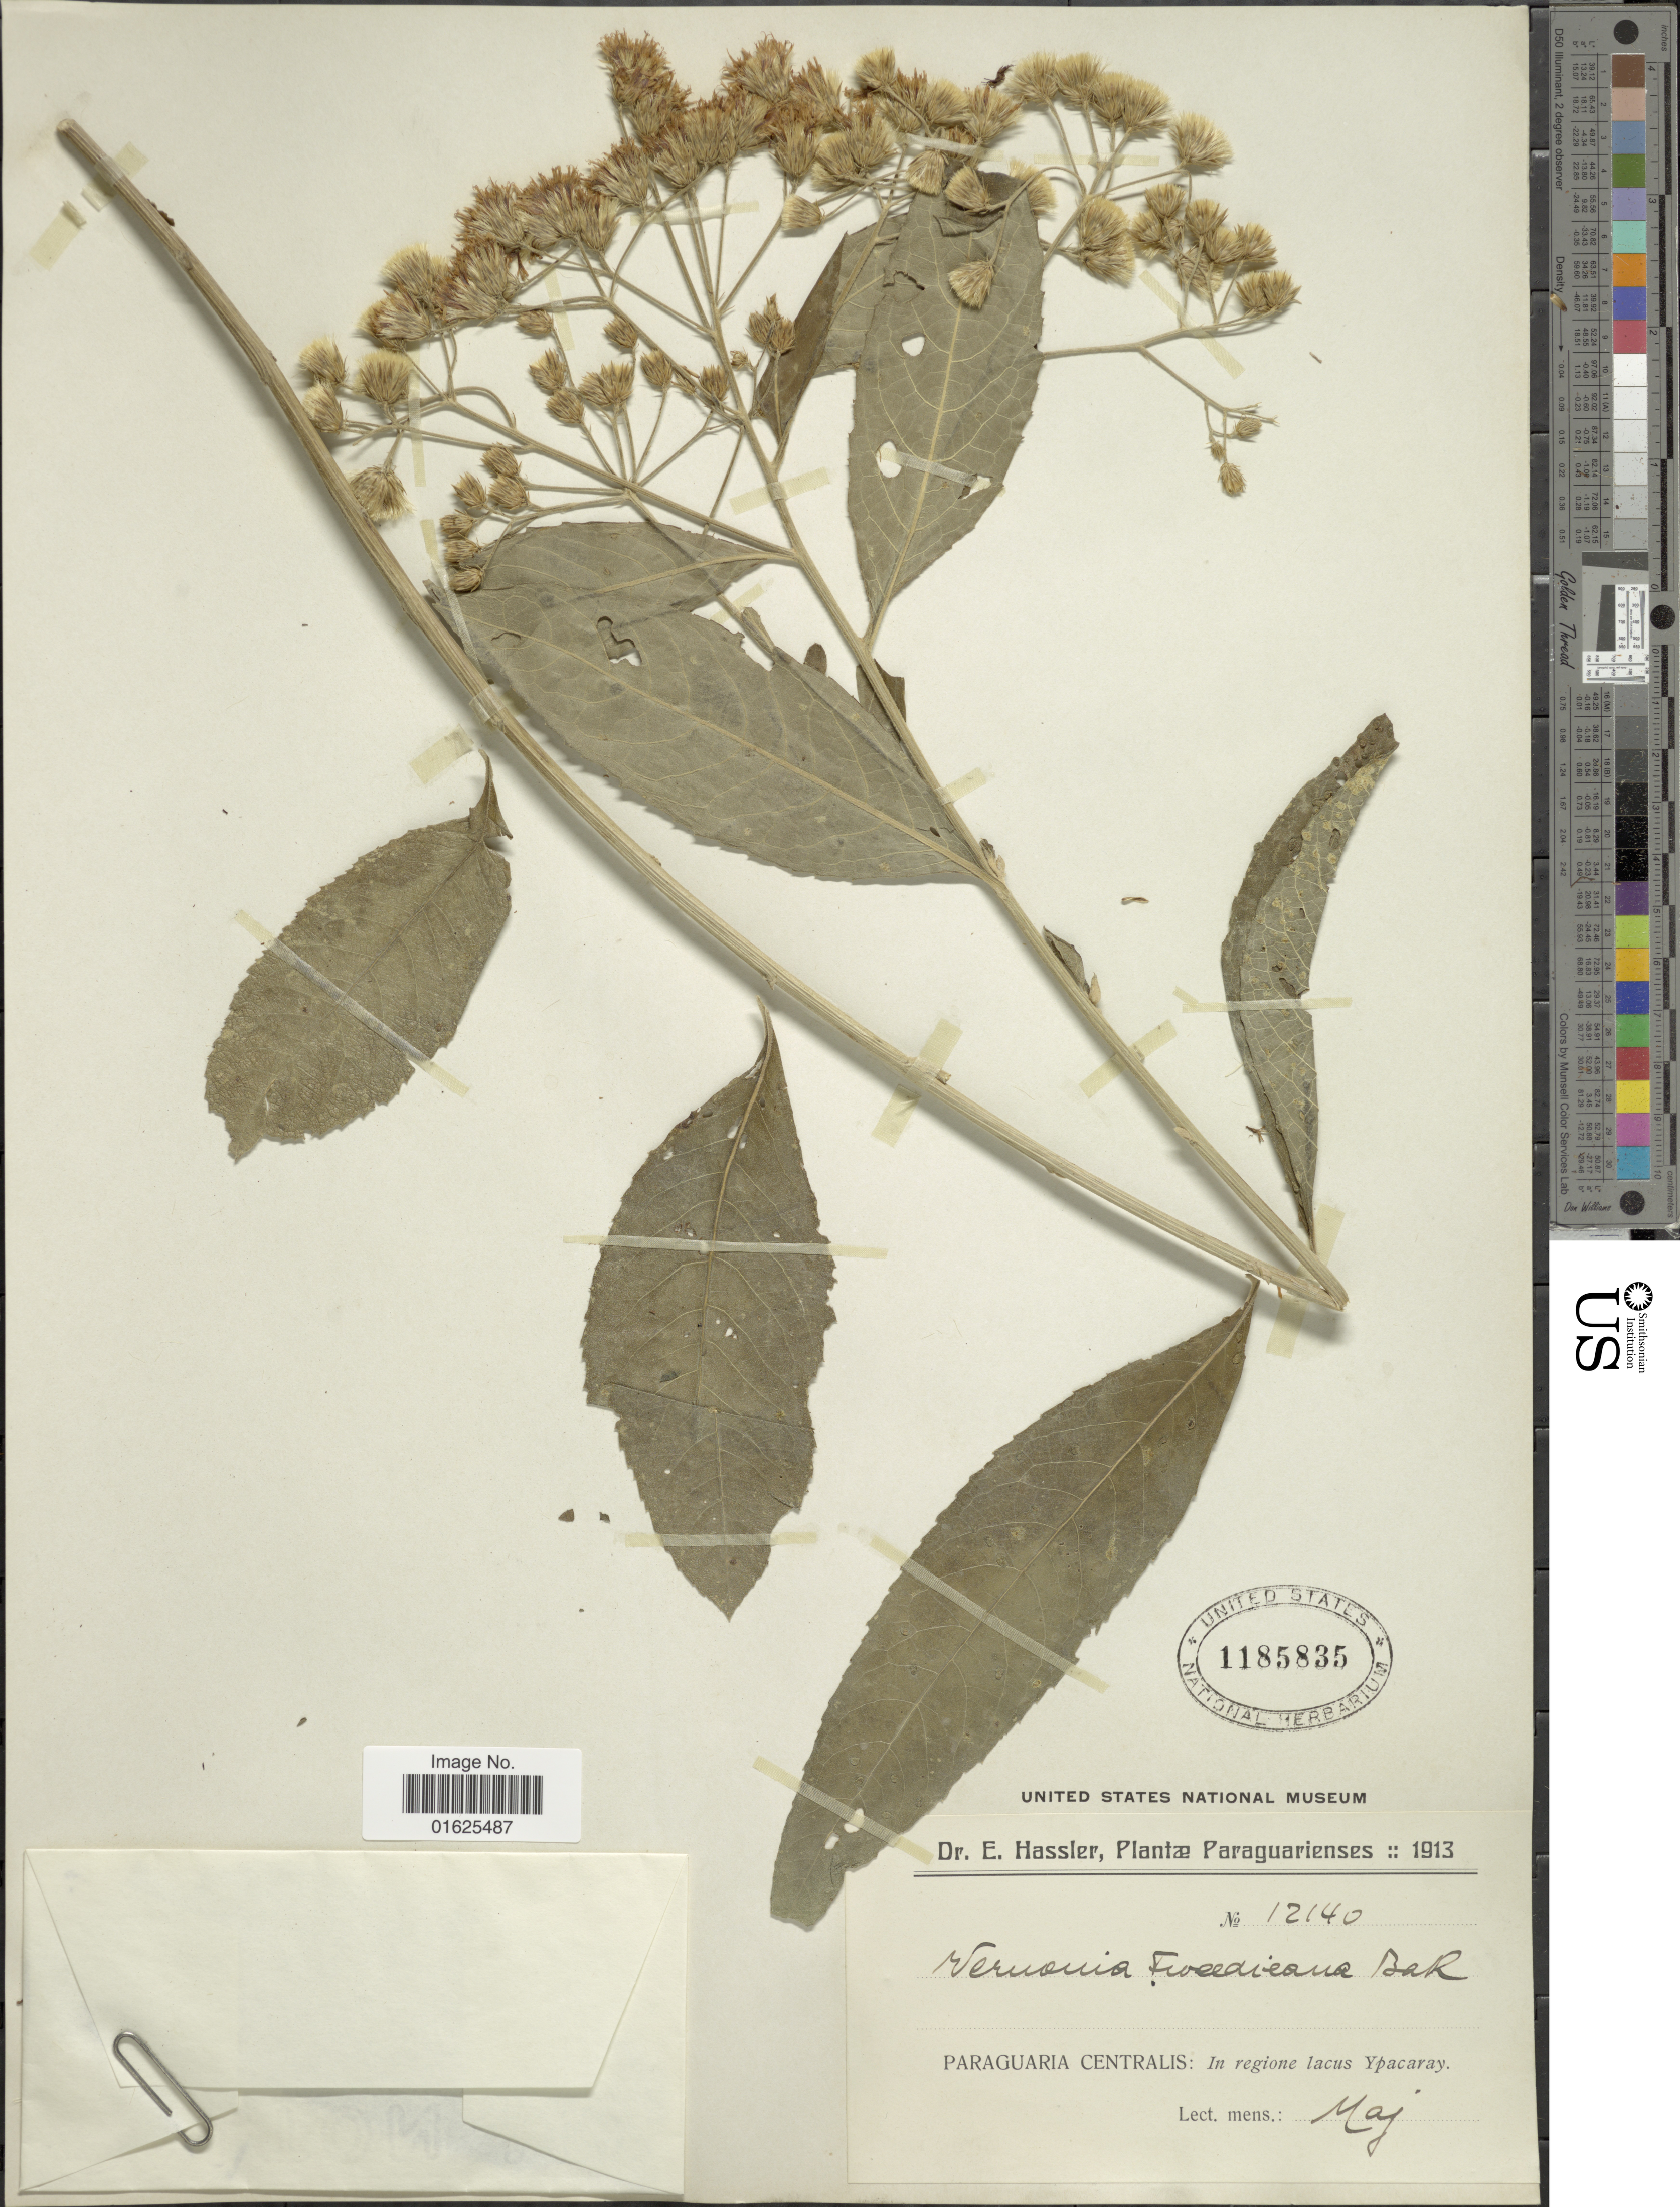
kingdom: Plantae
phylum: Tracheophyta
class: Magnoliopsida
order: Asterales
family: Asteraceae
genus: Vernonanthura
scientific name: Vernonanthura tweedieana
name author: (Baker) H. Rob.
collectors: E. Hassler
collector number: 12140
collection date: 1913-05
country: Paraguay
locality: Paraguaria Centralis: In regione lacus Ypacaray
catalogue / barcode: US 1185835